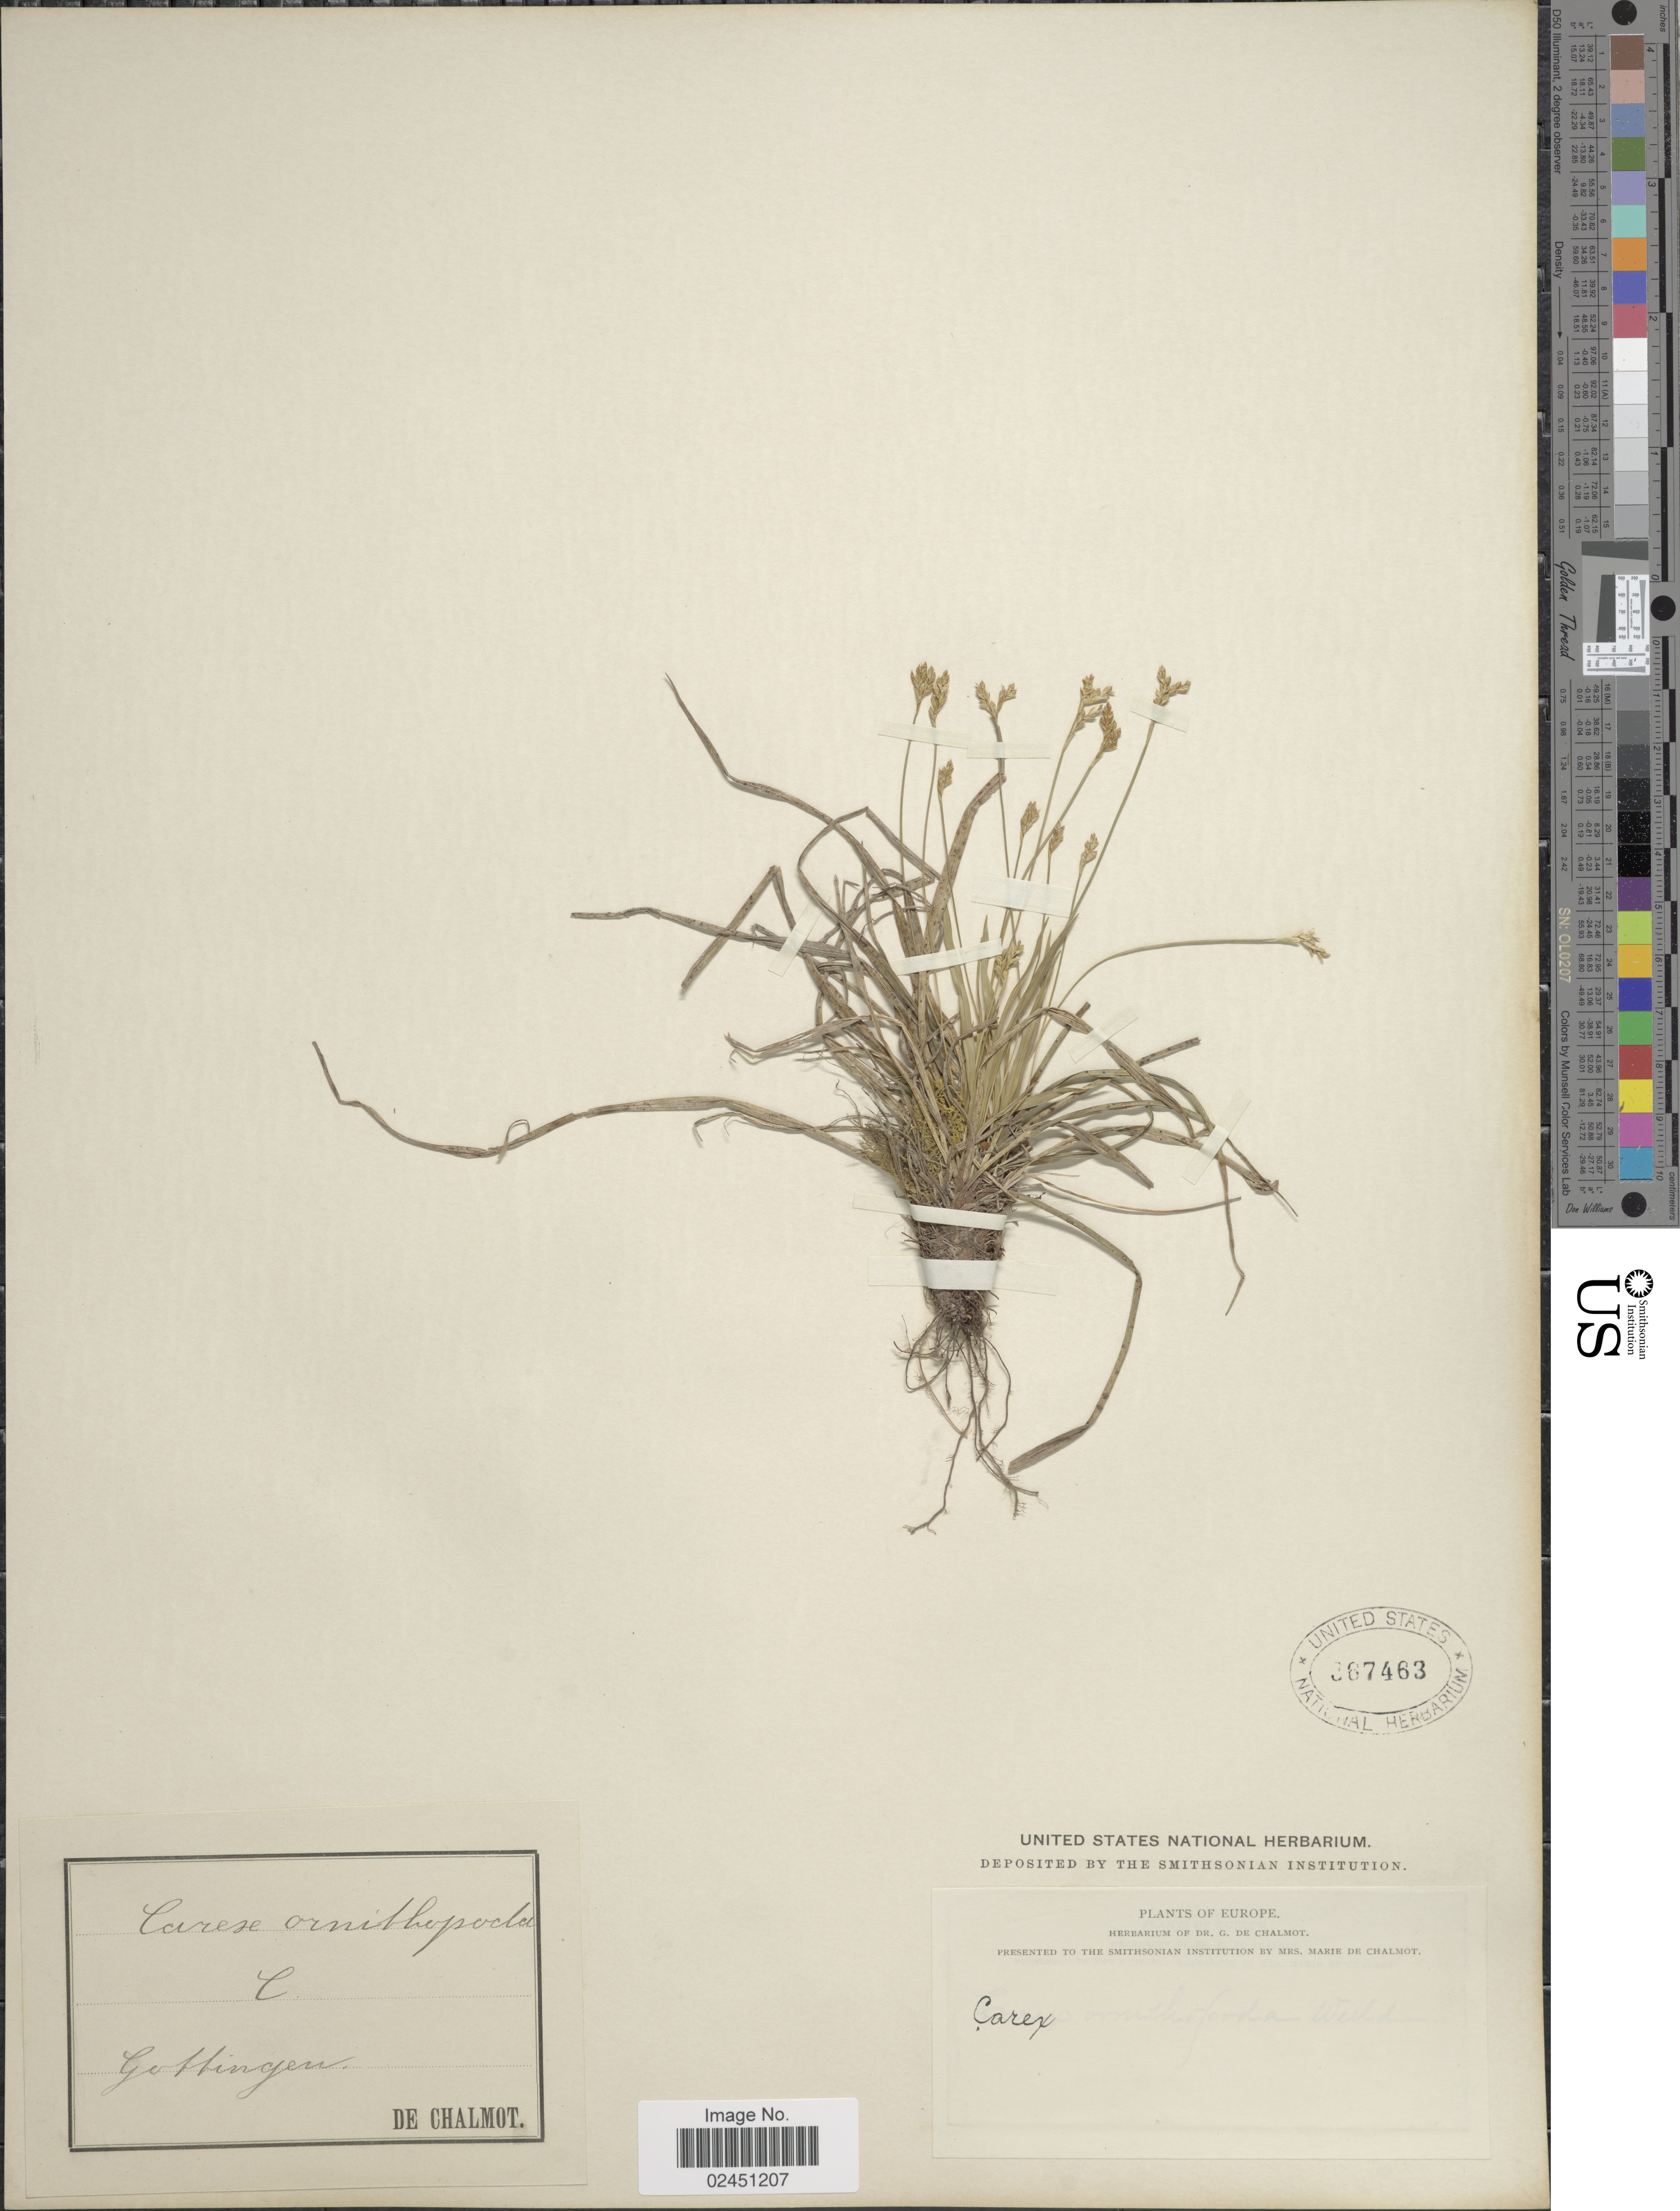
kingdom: Plantae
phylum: Tracheophyta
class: Liliopsida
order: Poales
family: Cyperaceae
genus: Carex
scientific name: Carex ornithopoda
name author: Willd.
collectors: G. de Chalmot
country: Germany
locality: Gottingen, Europe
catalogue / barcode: US 367463